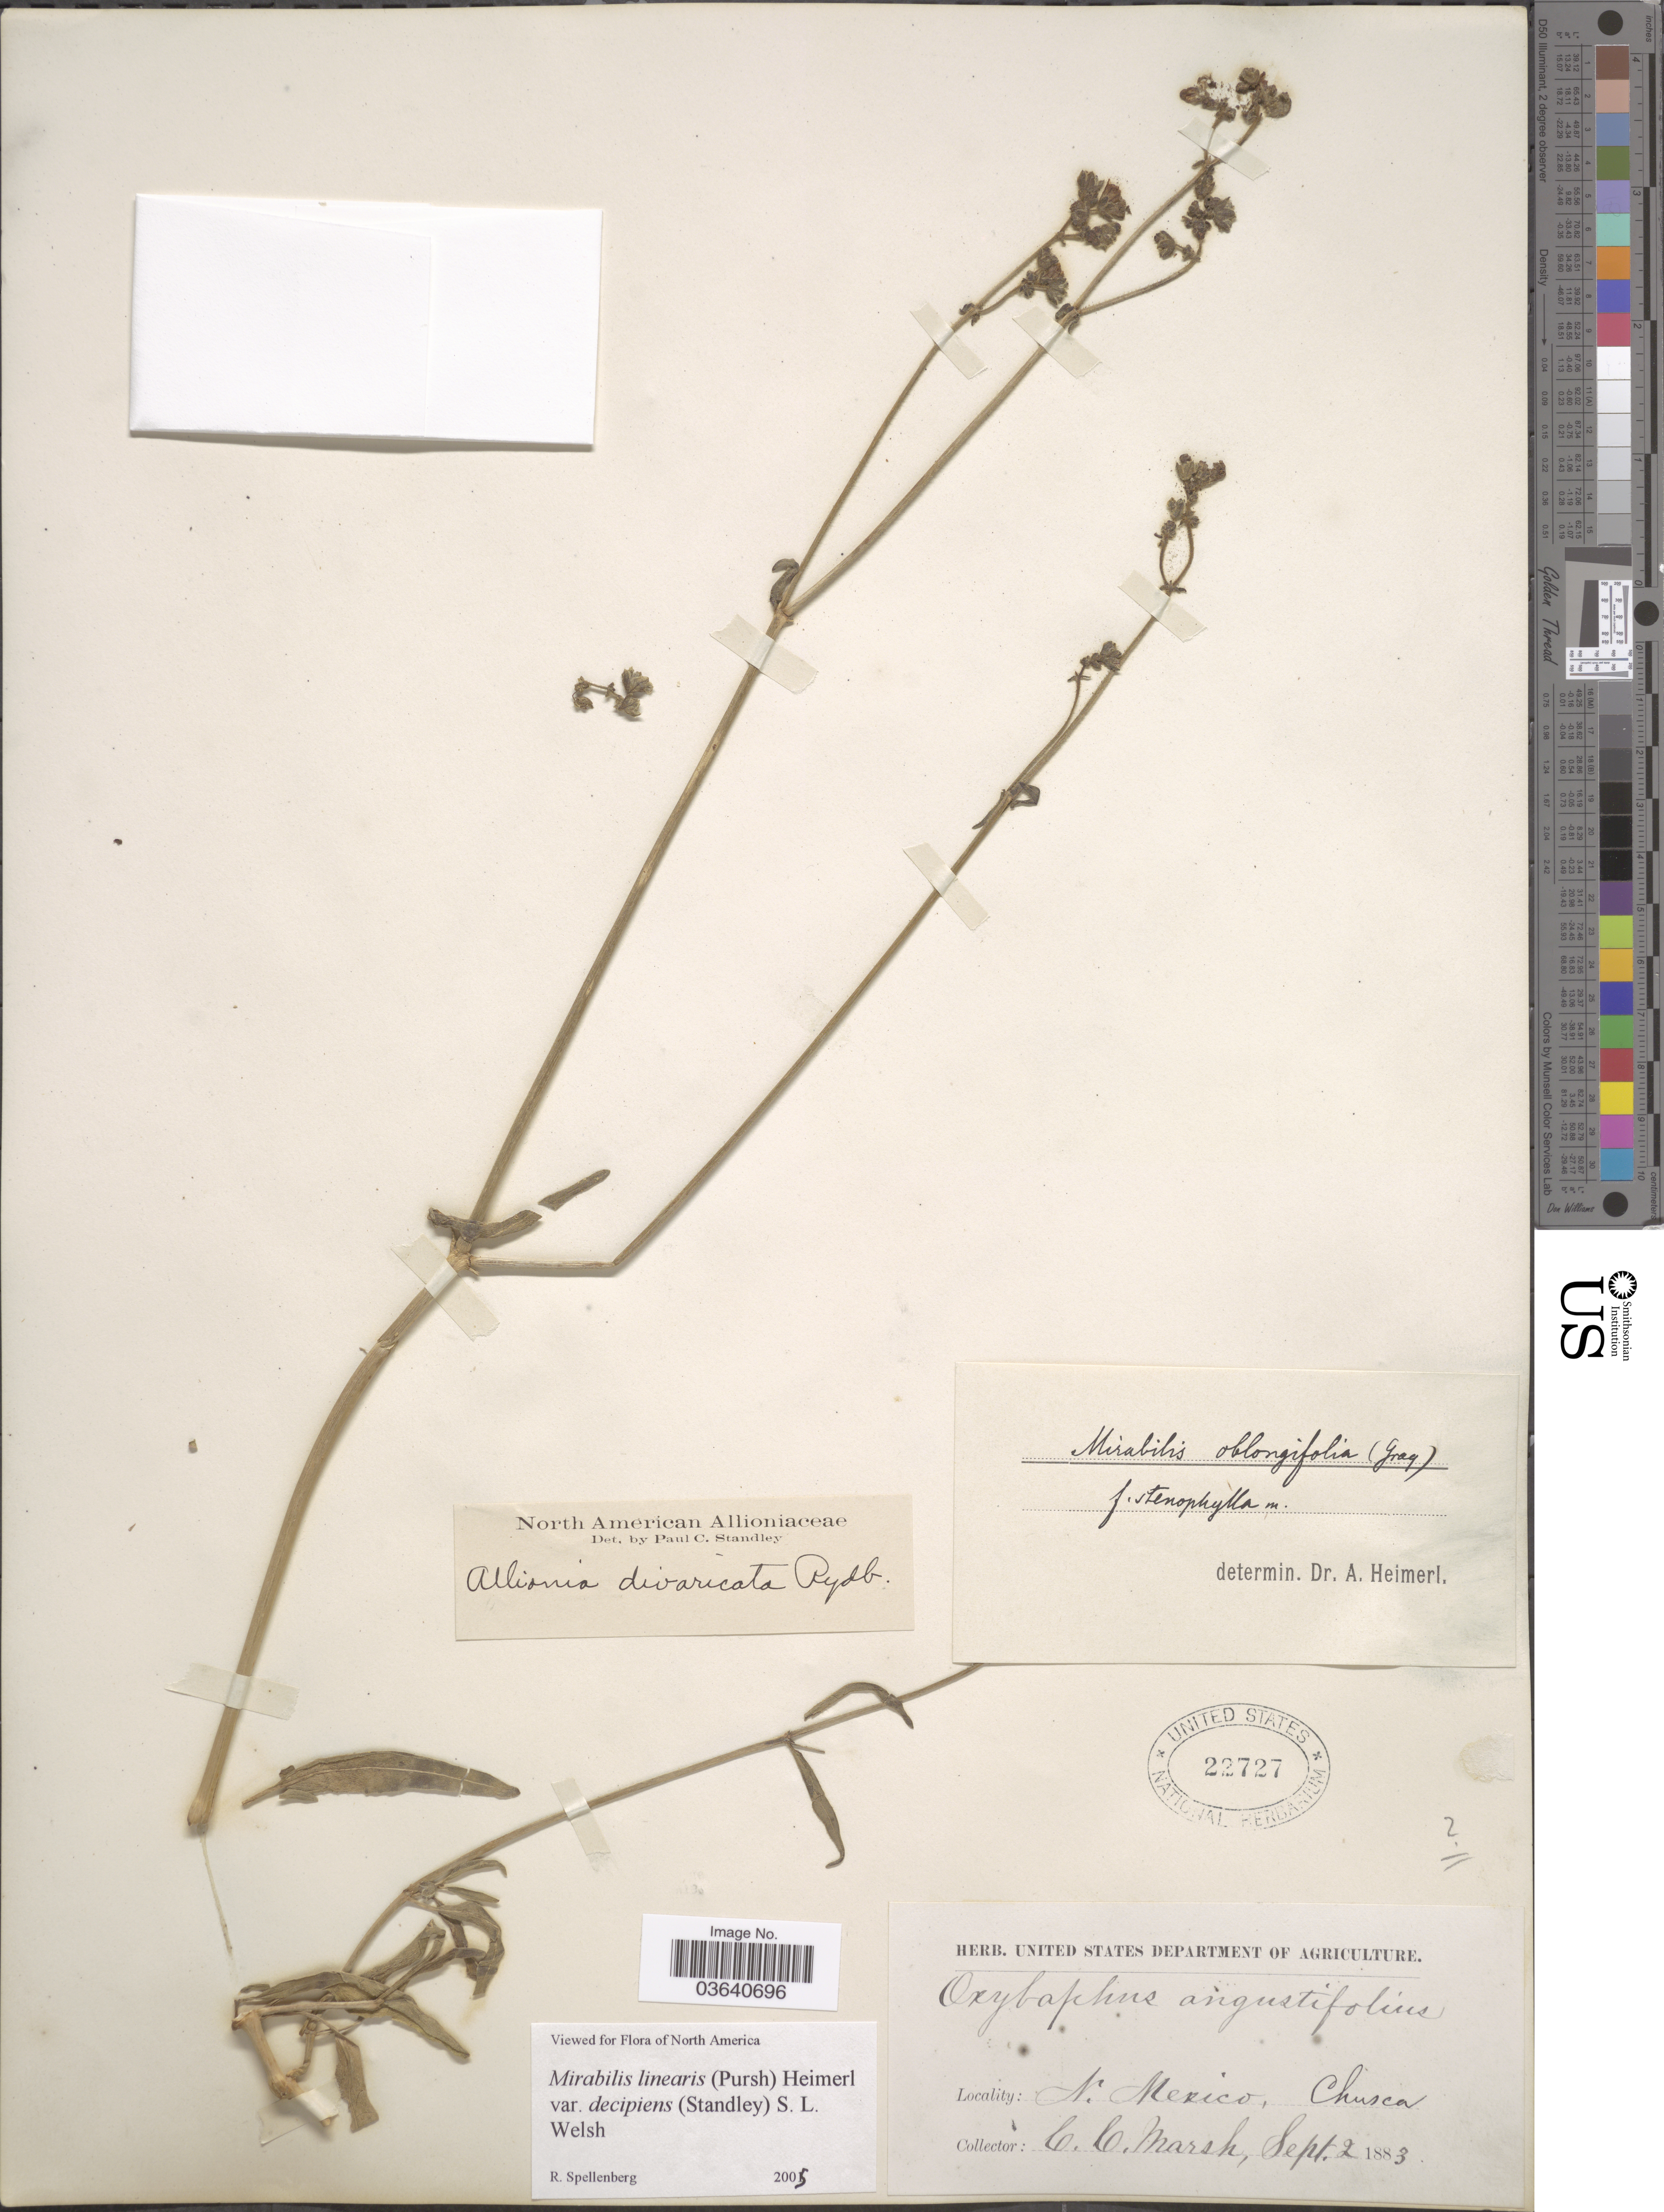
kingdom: Plantae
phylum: Tracheophyta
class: Magnoliopsida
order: Caryophyllales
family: Nyctaginaceae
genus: Mirabilis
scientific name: Mirabilis linearis var. decipiens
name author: (Standl.) S.L. Welsh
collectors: C. C. Marsh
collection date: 1883-09-02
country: United States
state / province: New Mexico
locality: Chusca.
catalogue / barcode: US 22727